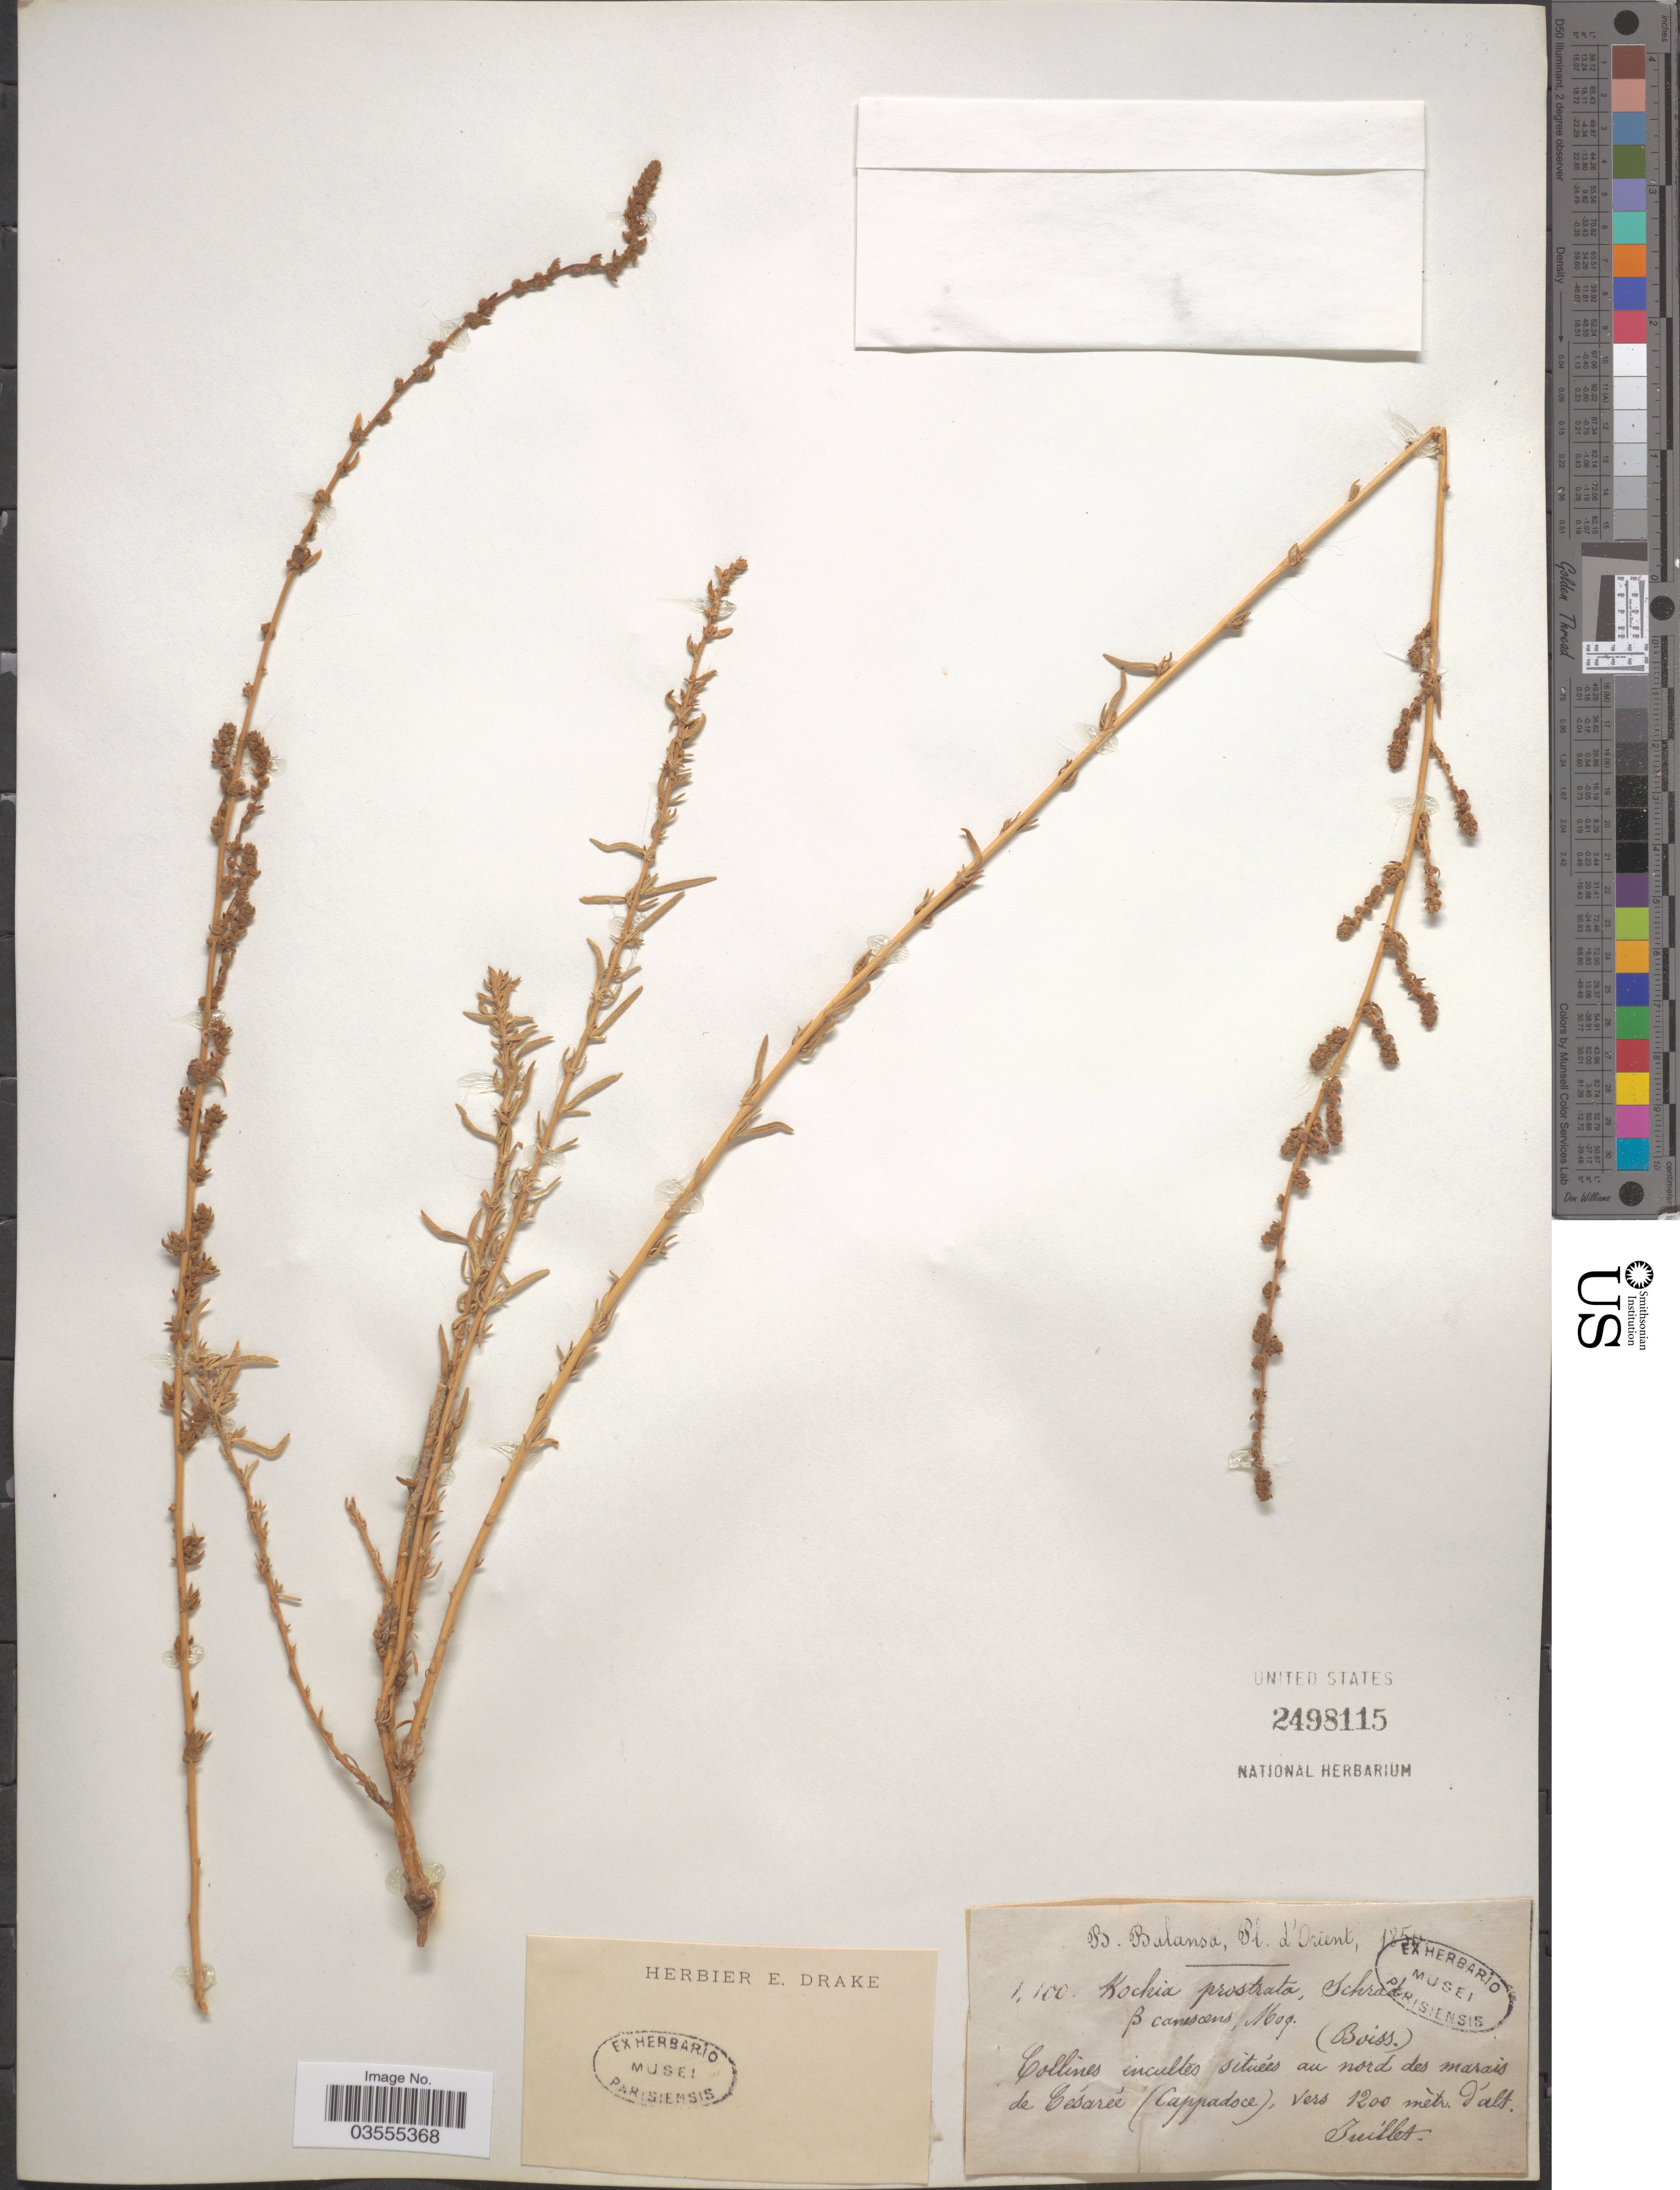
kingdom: Plantae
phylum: Tracheophyta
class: Magnoliopsida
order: Caryophyllales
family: Amaranthaceae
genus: Bassia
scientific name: Bassia prostrata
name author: (L.) Beck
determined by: U.S. National Herbarium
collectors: B. Balansa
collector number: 1100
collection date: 1856-07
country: Turkey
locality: Orient. Collines incultes situees au nord des marais de Césarée (Cappadoce).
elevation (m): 1200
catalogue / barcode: US 2498115